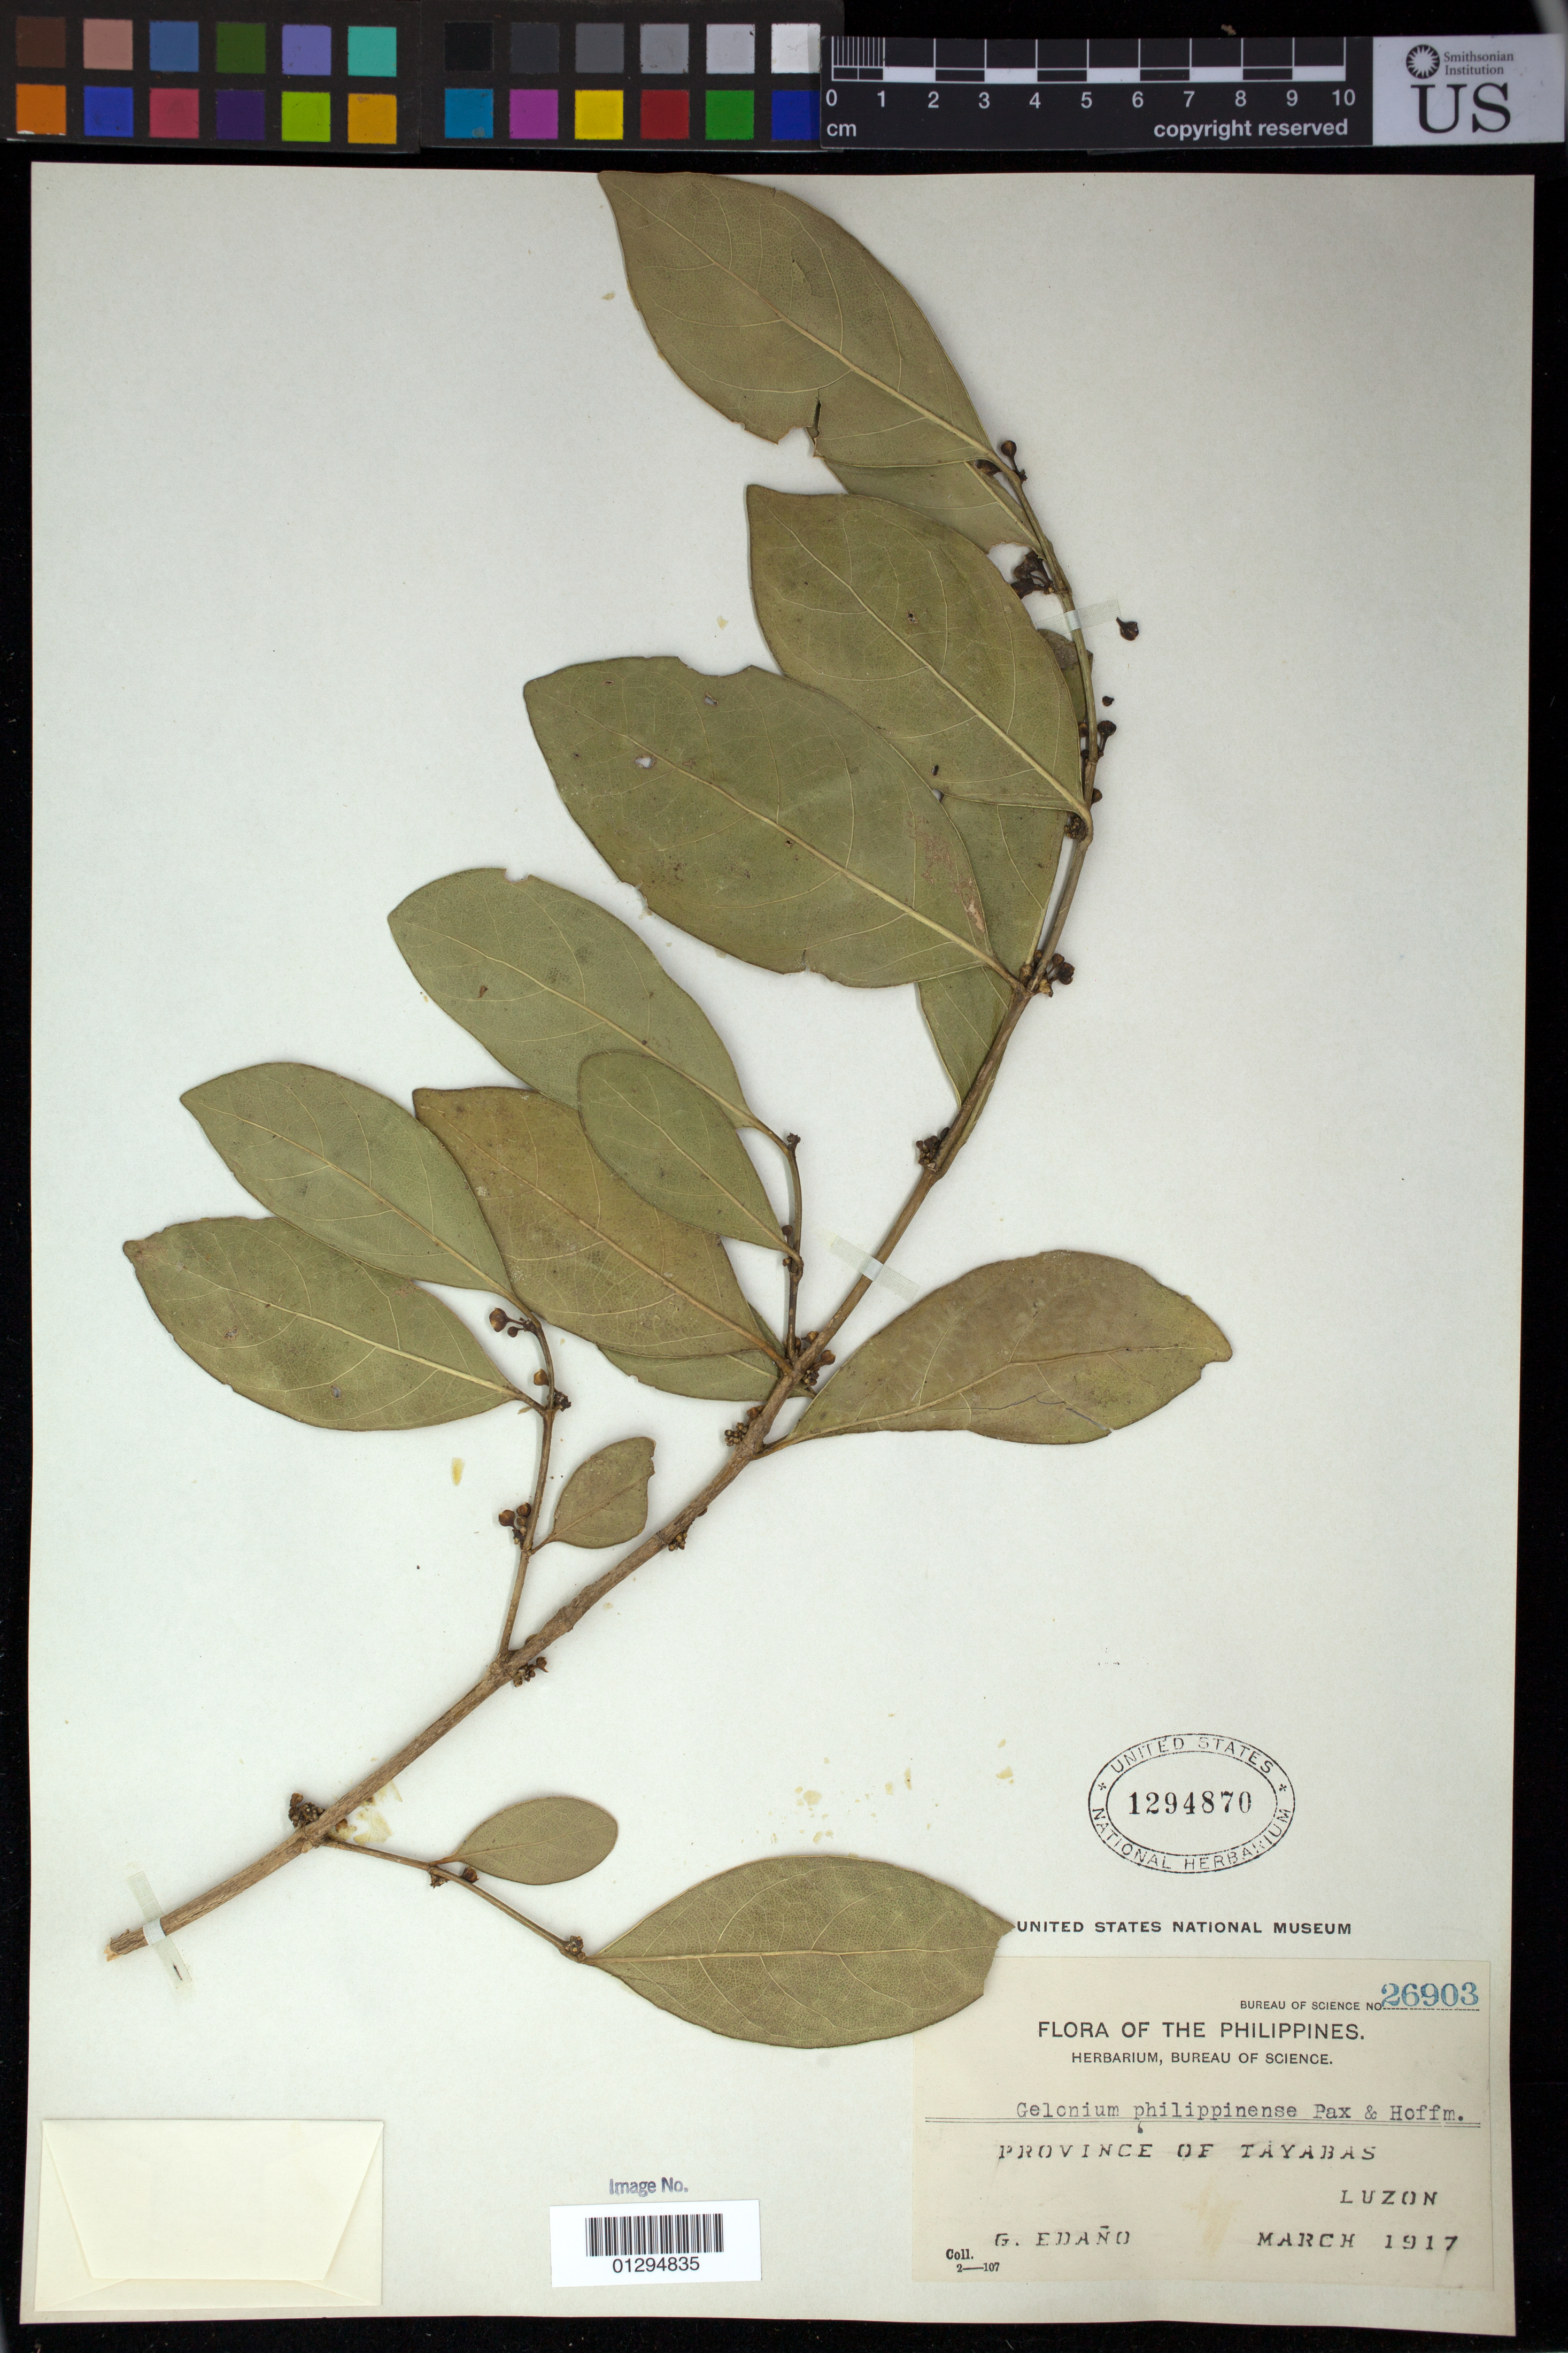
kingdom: Plantae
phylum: Tracheophyta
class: Magnoliopsida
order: Malpighiales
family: Euphorbiaceae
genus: Suregada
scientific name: Suregada philippinensis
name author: (Pax & K. Hoffm.) Croizat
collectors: G. Edaño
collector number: Bur. Sci. 26903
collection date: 1917-03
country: Philippines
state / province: Calabarzon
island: Luzon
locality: Province of Tayabas, Luzon.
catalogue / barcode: US 1294870